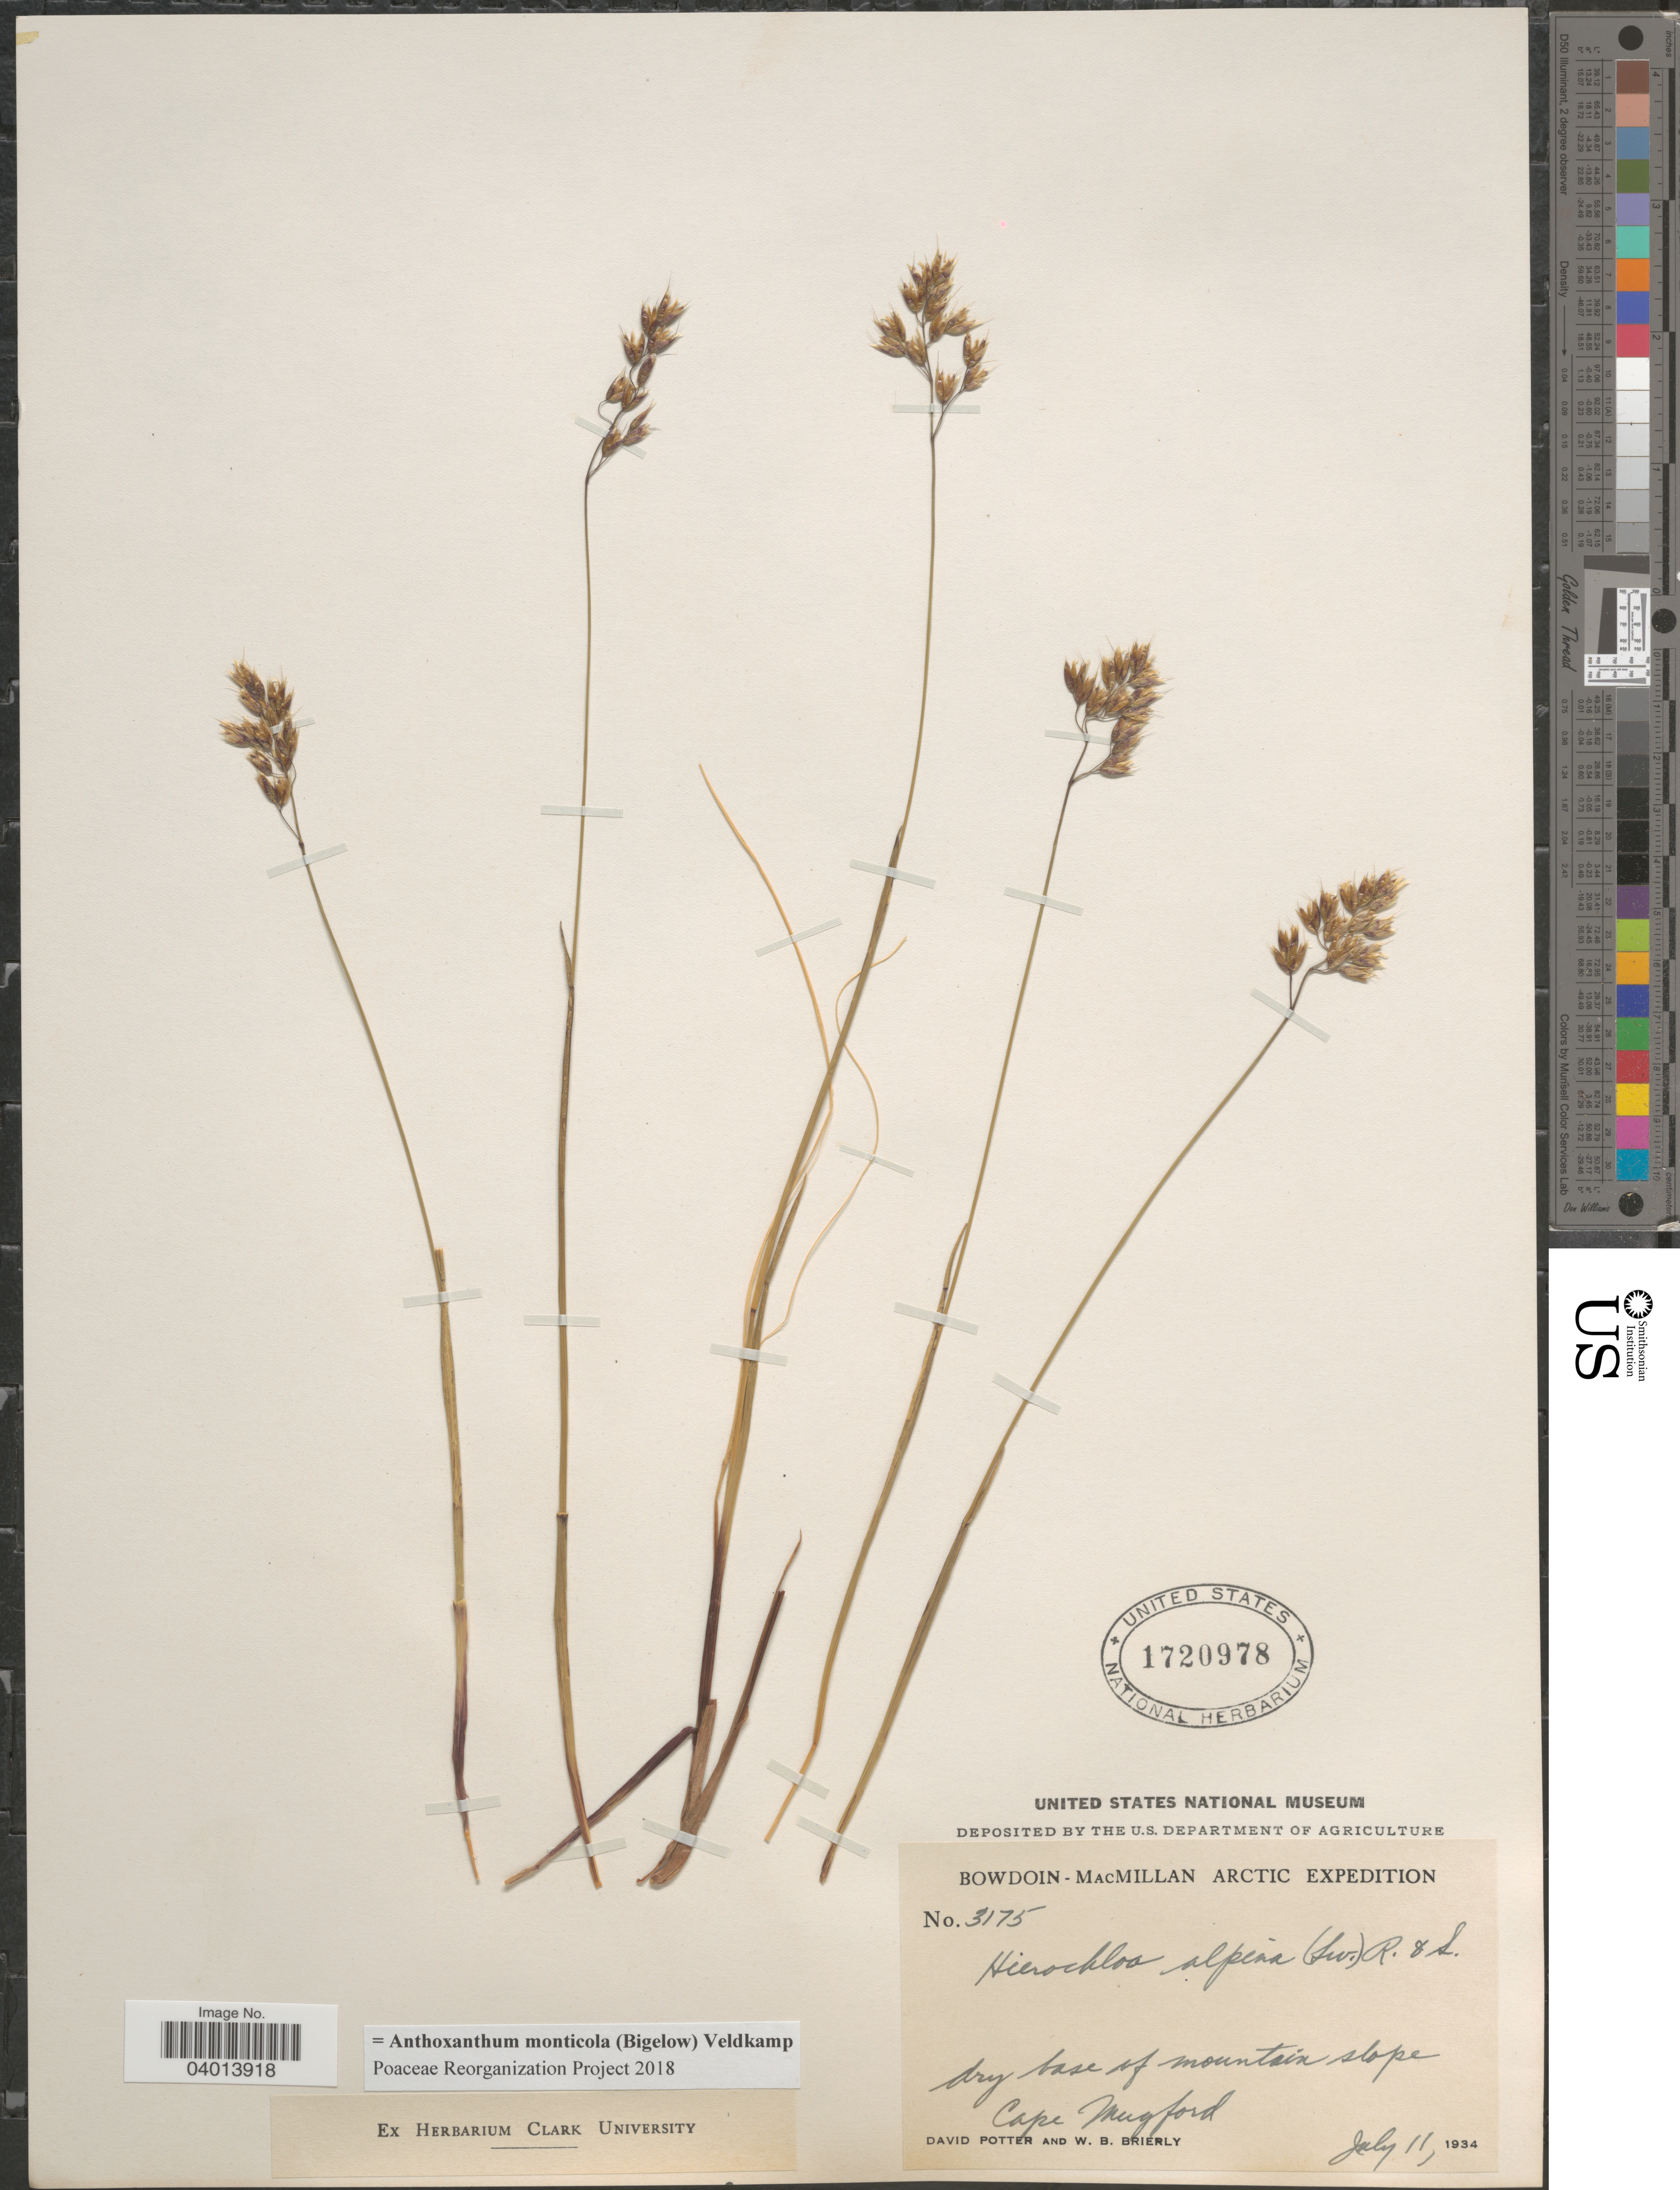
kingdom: Plantae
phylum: Tracheophyta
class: Liliopsida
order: Poales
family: Poaceae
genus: Anthoxanthum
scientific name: Anthoxanthum monticola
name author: (Bigelow) Veldkamp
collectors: D. Potter & W. Brierly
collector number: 3175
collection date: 1934-07-11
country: Canada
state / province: Newfoundland and Labrador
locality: Dry base of mountain slope Cape Mugford.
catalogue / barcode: US 1720978